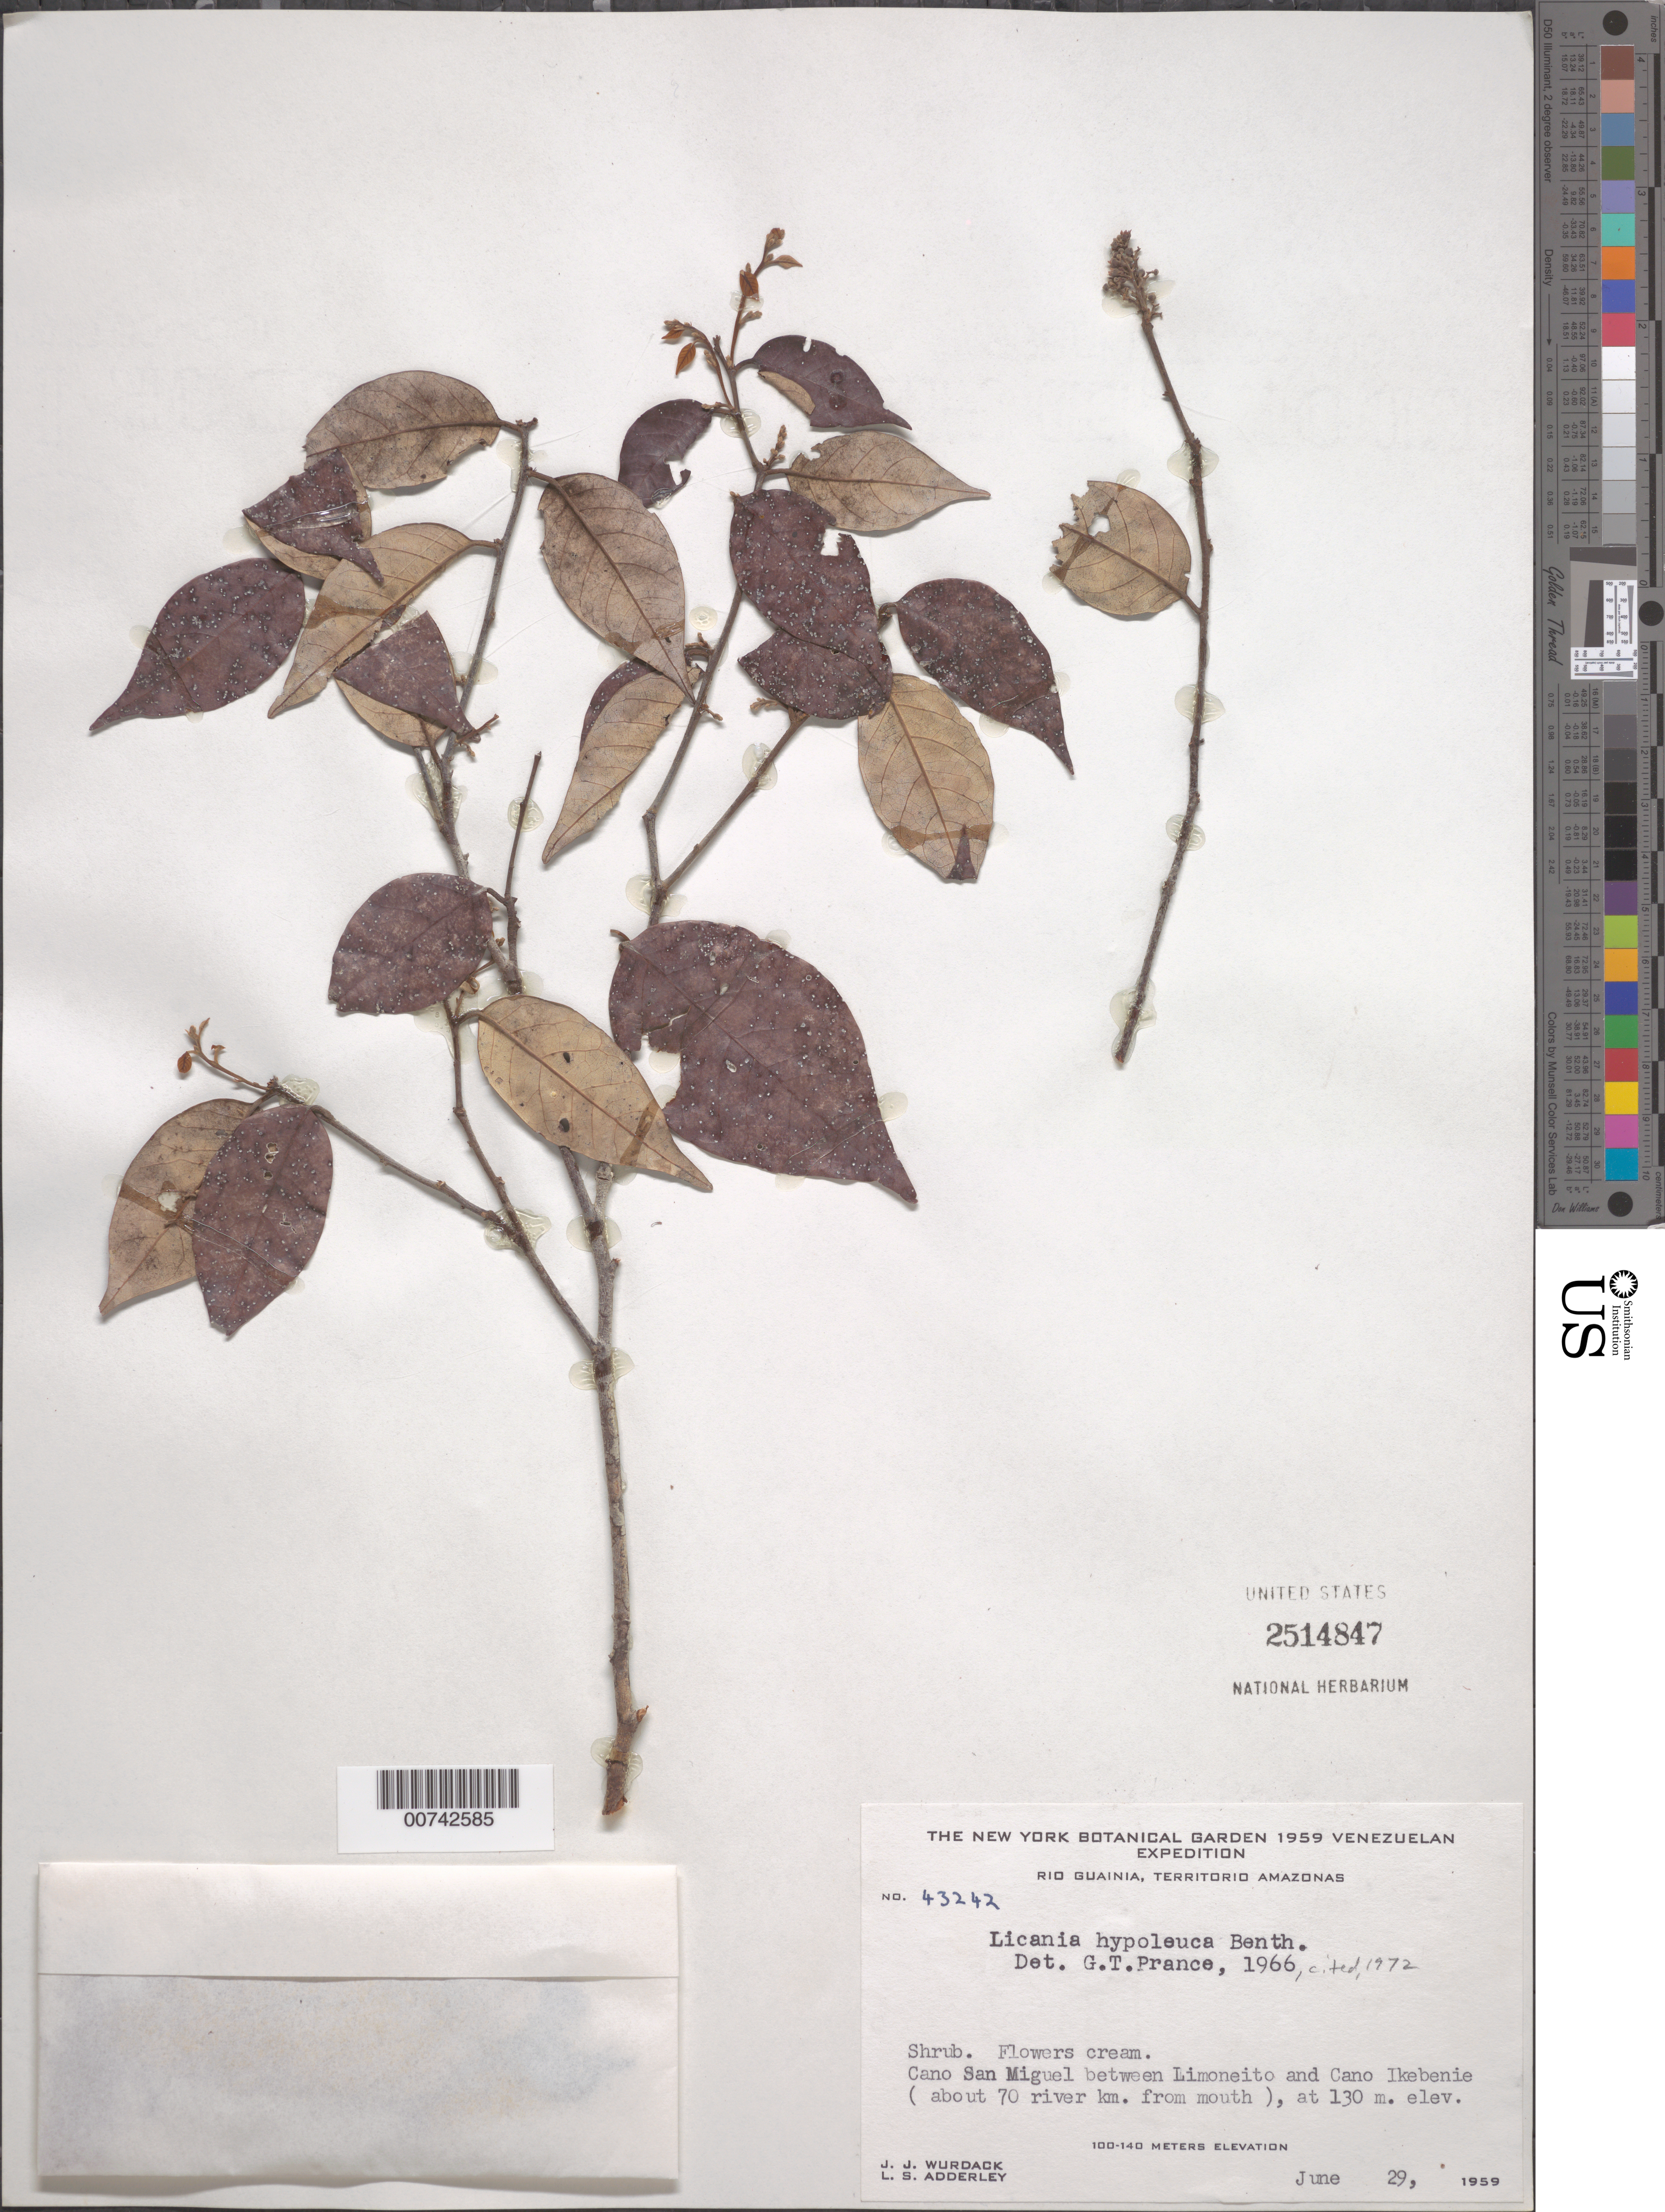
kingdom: Plantae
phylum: Tracheophyta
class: Magnoliopsida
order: Malpighiales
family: Chrysobalanaceae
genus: Licania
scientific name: Licania hypoleuca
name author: Benth.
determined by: Prance, G. T.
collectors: J. J. Wurdack & L. S. Adderley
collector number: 43242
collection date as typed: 29-Jun-59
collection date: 1959-06-29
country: Venezuela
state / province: Amazonas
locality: Caño San Miguel, between Limoncito and Caño Ikebenie, Río Guainia (about 70 km from river mouth)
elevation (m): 100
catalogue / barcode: US 2514847